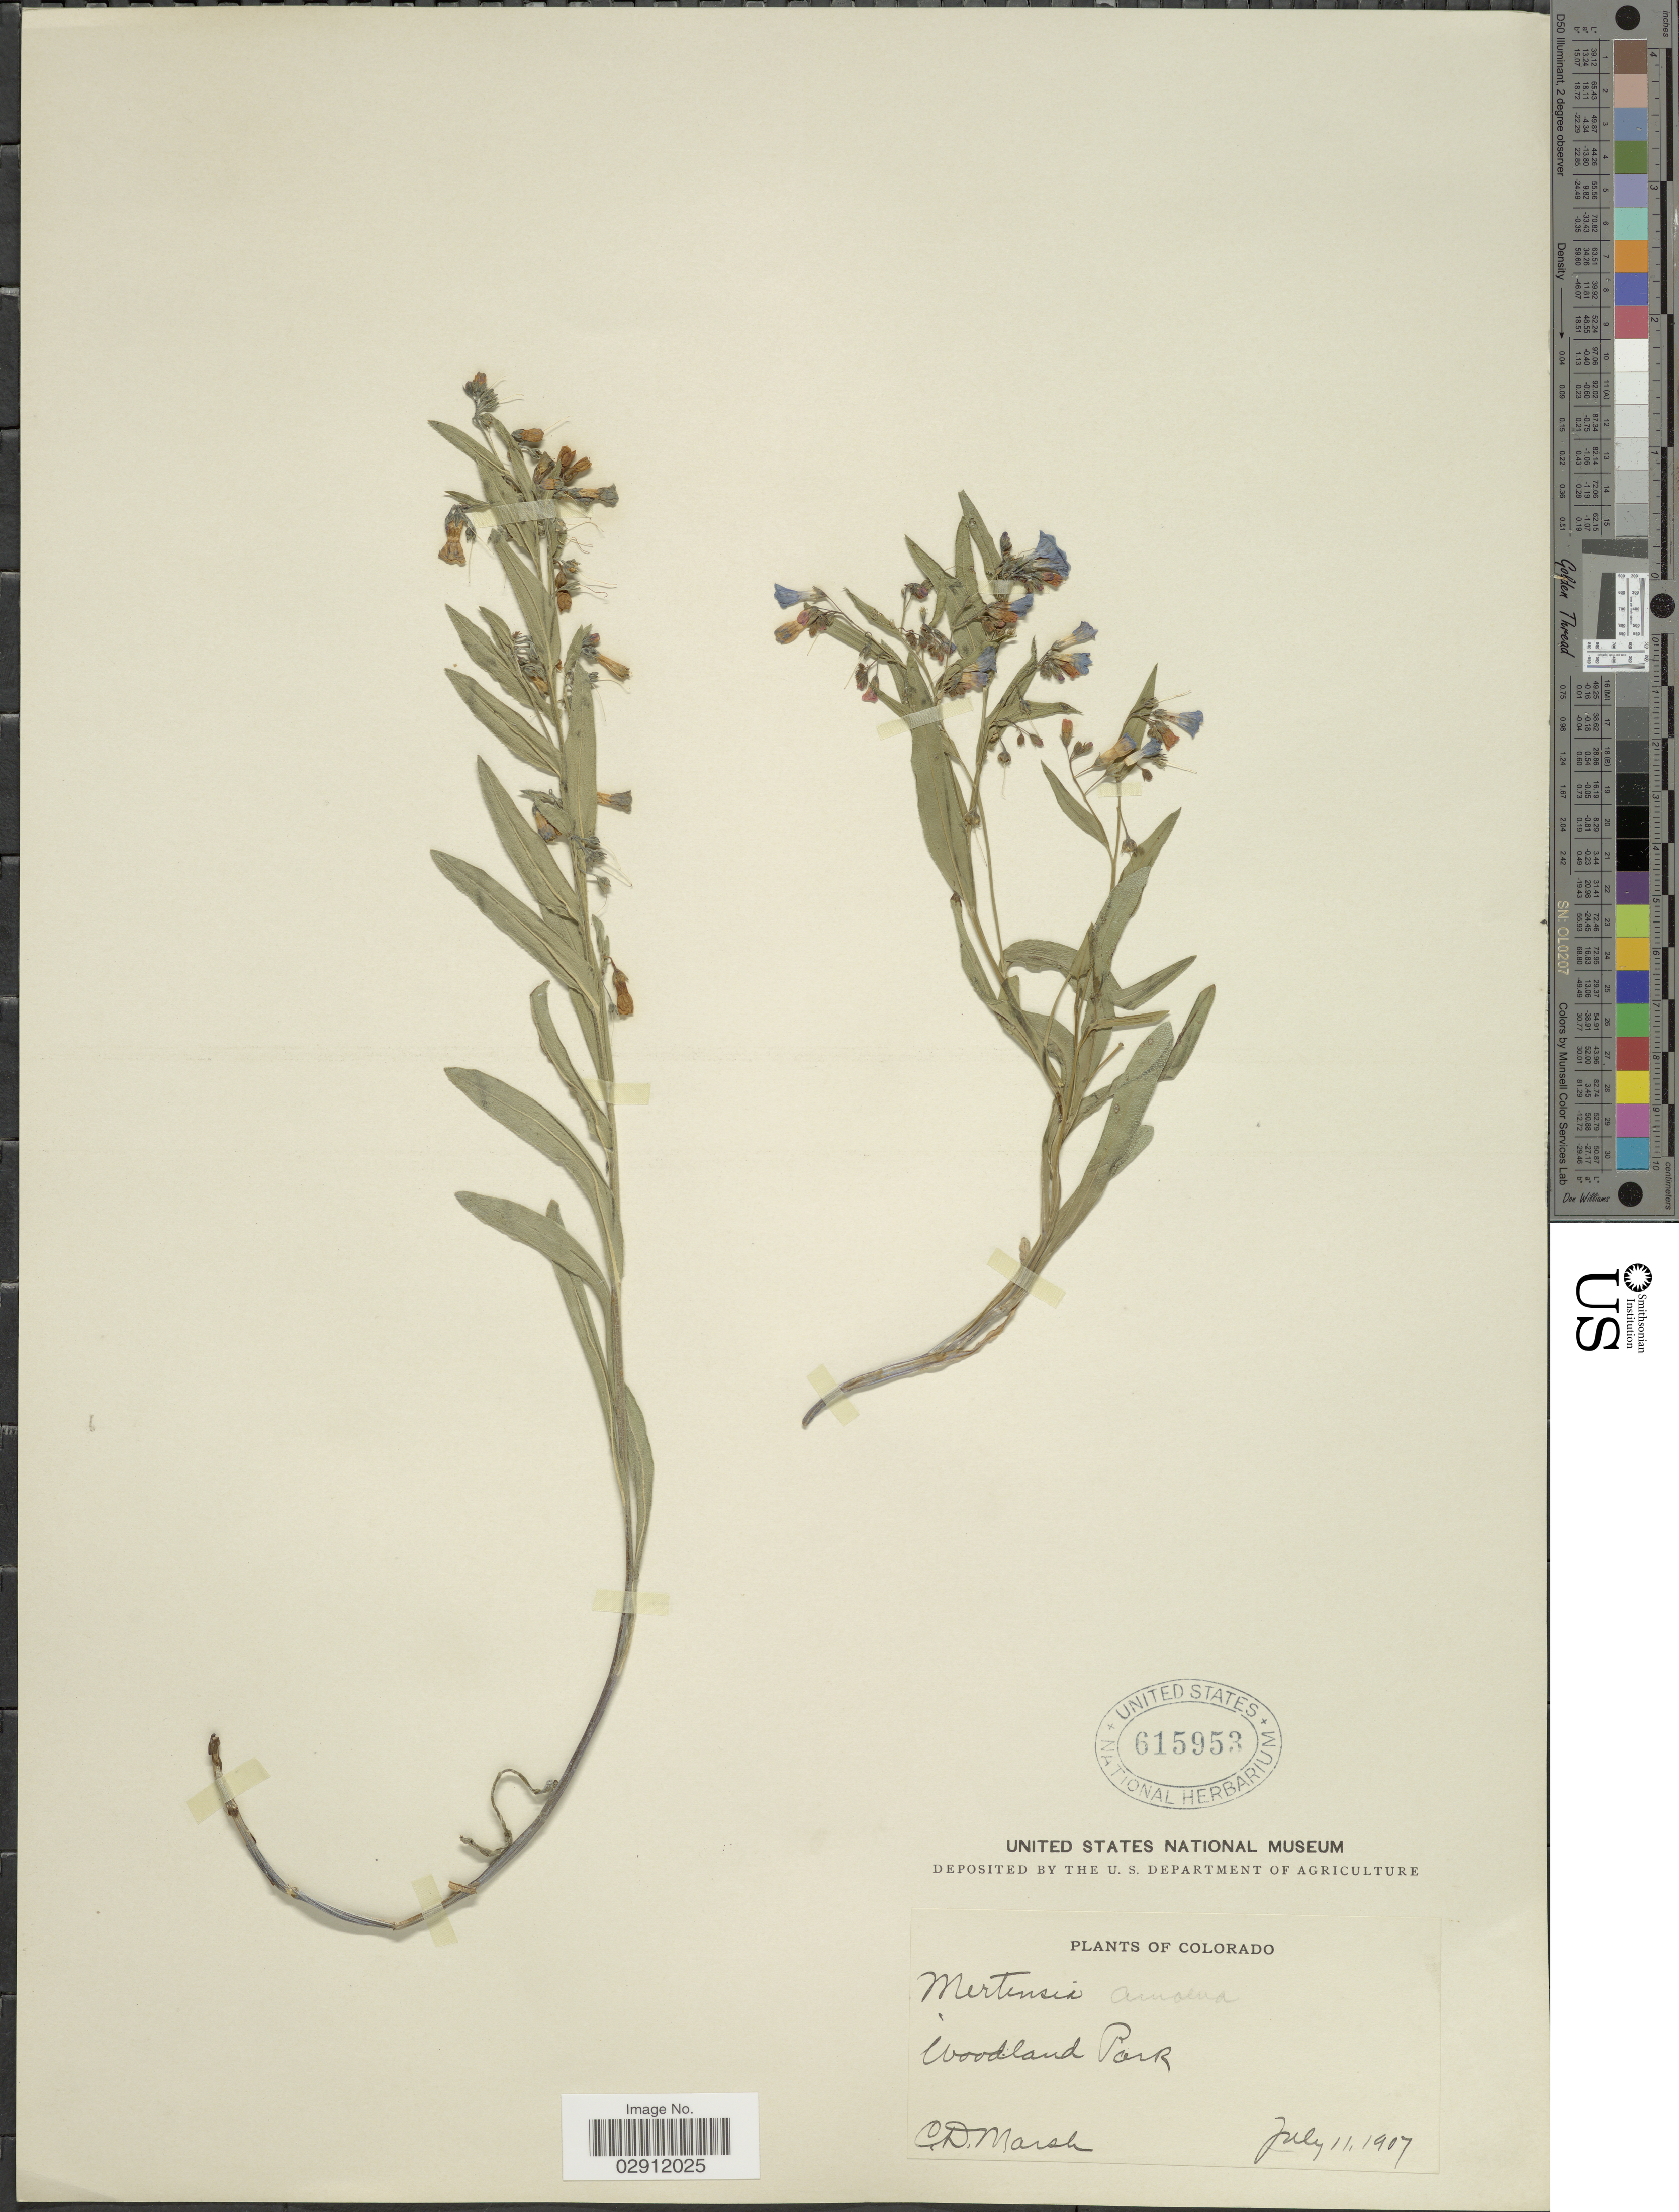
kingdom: Plantae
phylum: Tracheophyta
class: Magnoliopsida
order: Boraginales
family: Boraginaceae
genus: Mertensia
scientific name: Mertensia alpina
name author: (Torr.) G. Don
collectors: C. D. Marsh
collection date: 1907-07-11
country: United States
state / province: Colorado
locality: Woodland Park.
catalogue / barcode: US 615953